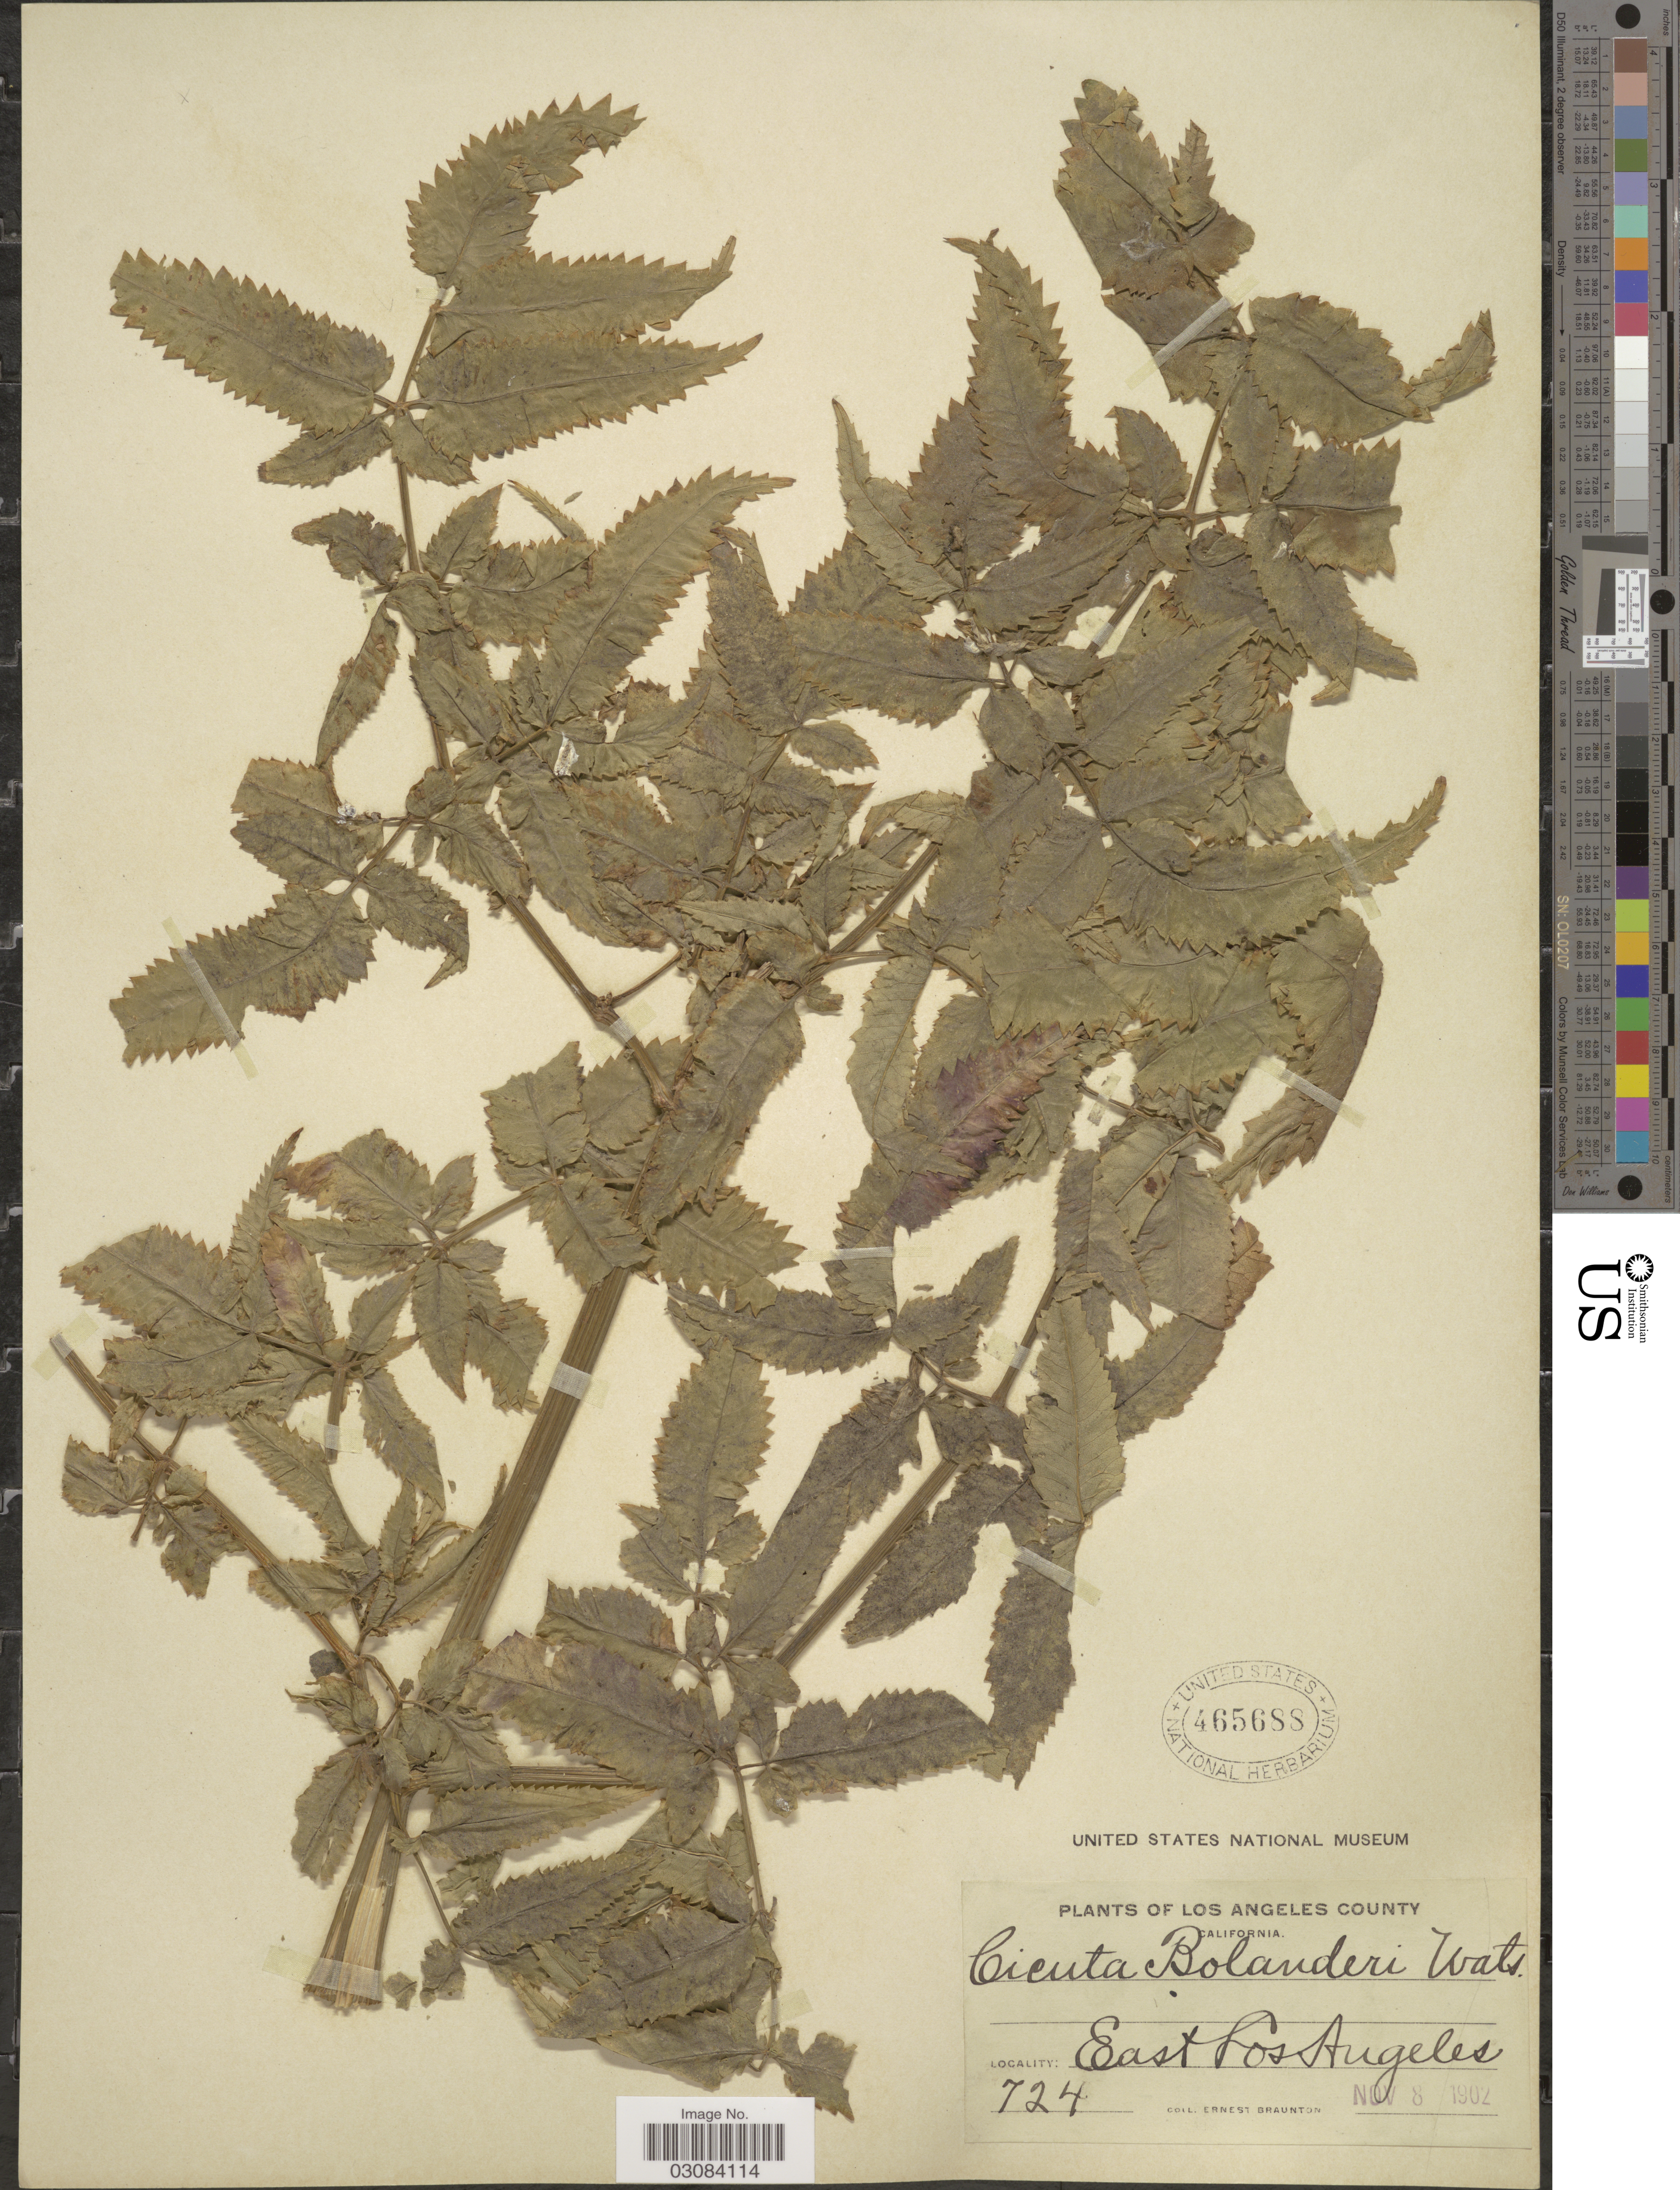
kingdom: Plantae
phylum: Tracheophyta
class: Magnoliopsida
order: Apiales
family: Apiaceae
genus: Cicuta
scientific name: Cicuta bolanderi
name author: A. Gray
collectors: E. Braunton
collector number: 724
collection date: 1902-11-08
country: United States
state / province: California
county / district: Los Angeles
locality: Los Angeles County. East Los Angeles.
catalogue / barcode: US 465688